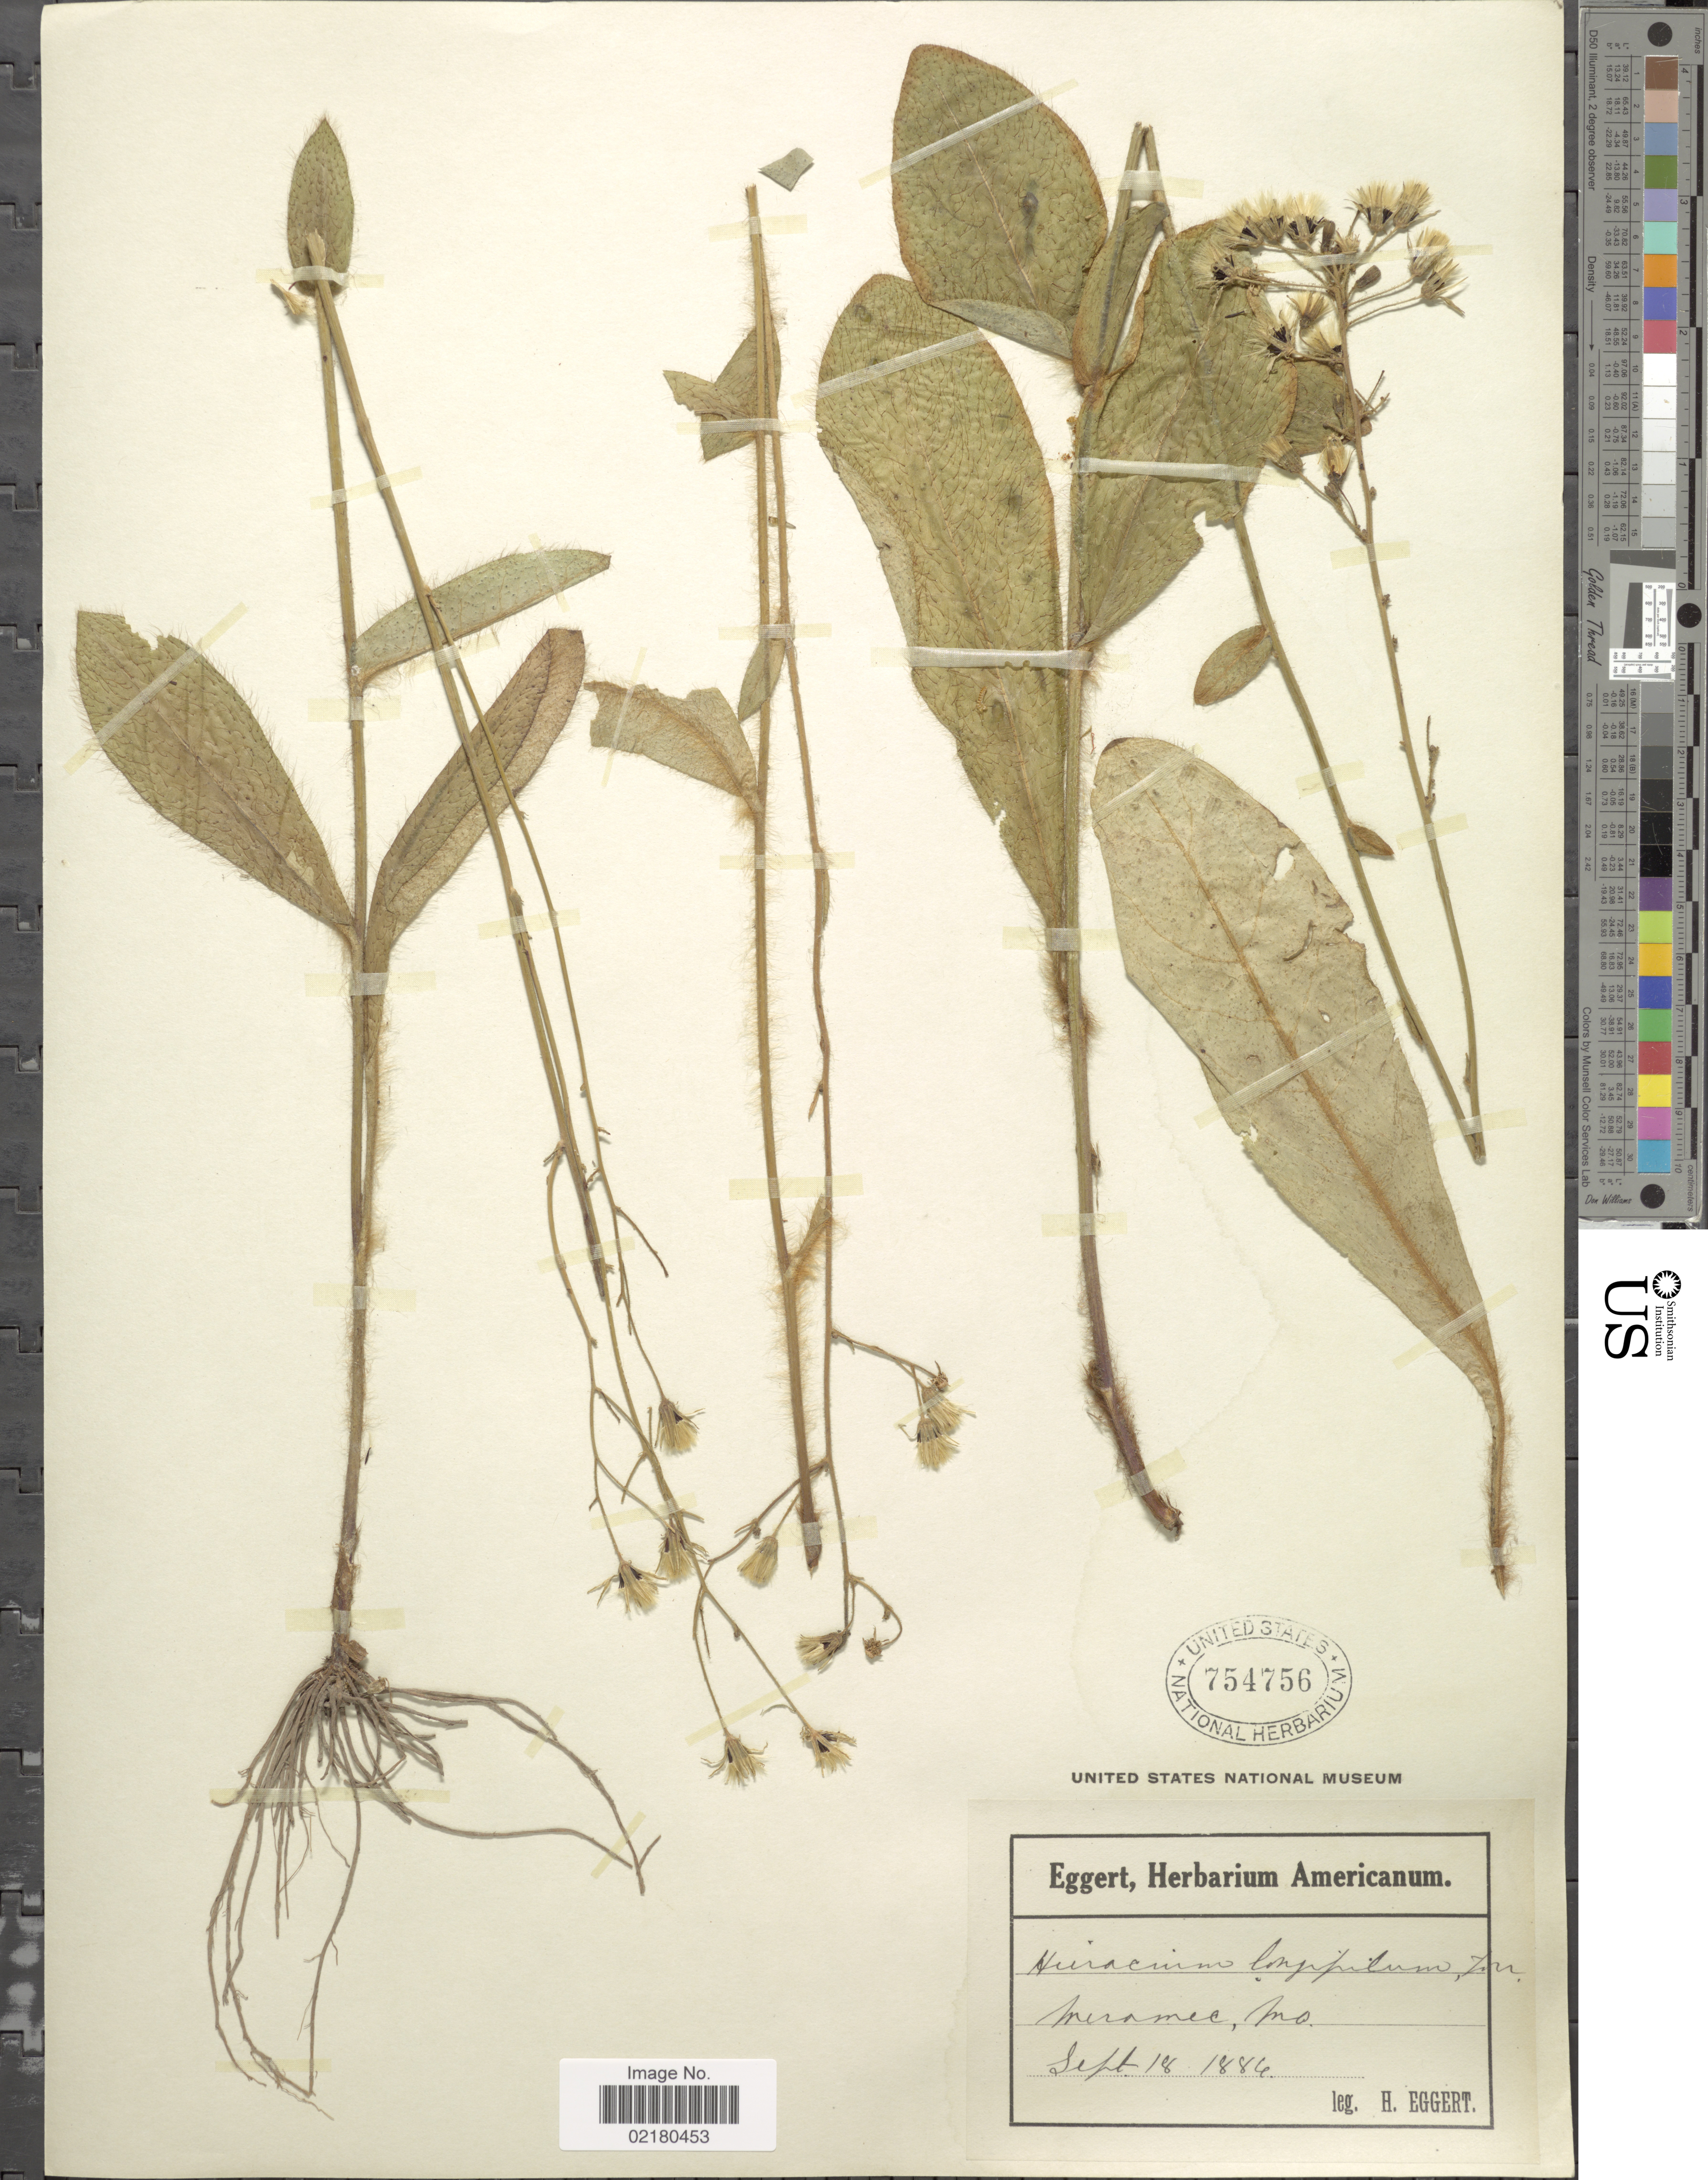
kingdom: Plantae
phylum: Tracheophyta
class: Magnoliopsida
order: Asterales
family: Asteraceae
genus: Hieracium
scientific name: Hieracium longipilum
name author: Torr. ex Hook.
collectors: H. Eggert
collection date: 1884-09-18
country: United States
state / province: Missouri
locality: Meramec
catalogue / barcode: US 754756